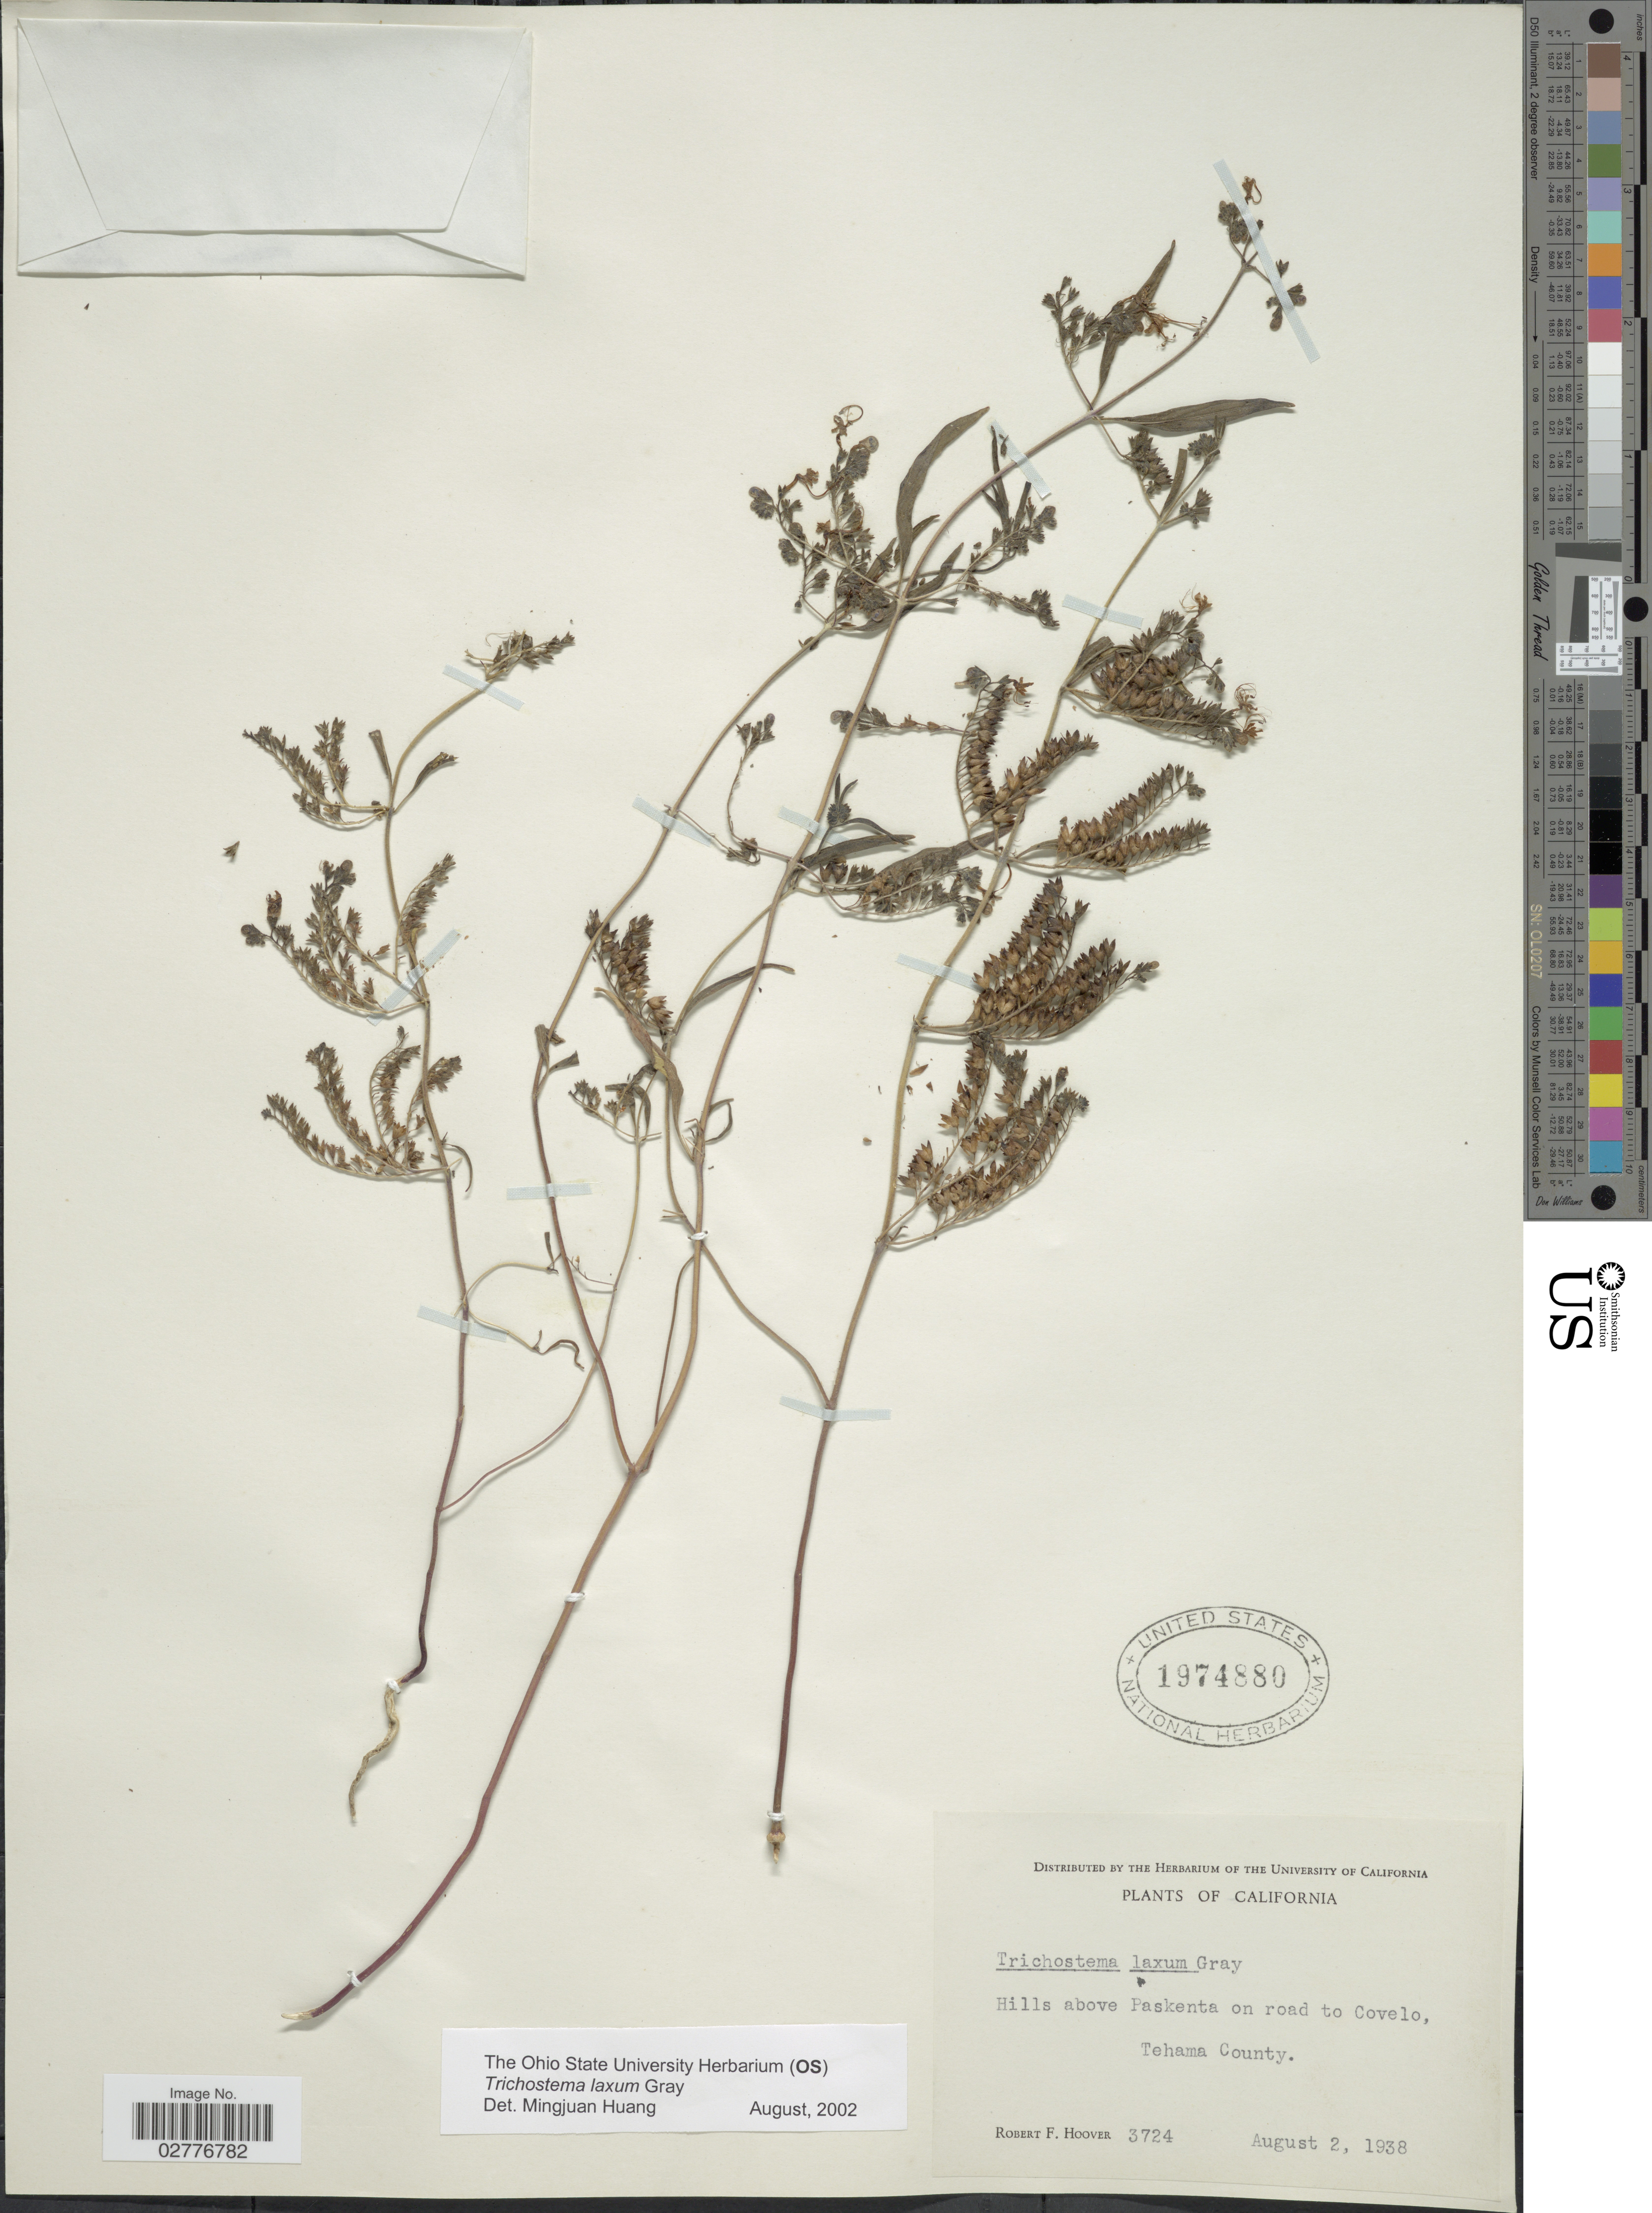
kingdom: Plantae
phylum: Tracheophyta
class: Magnoliopsida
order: Lamiales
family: Lamiaceae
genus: Trichostema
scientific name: Trichostema laxum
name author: A. Gray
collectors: R. F. Hoover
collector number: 3724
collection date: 1938-08-02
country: United States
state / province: California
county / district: Tehama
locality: Hills above Paskenta on road to Covelo, Tehama County.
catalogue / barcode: US 1974880